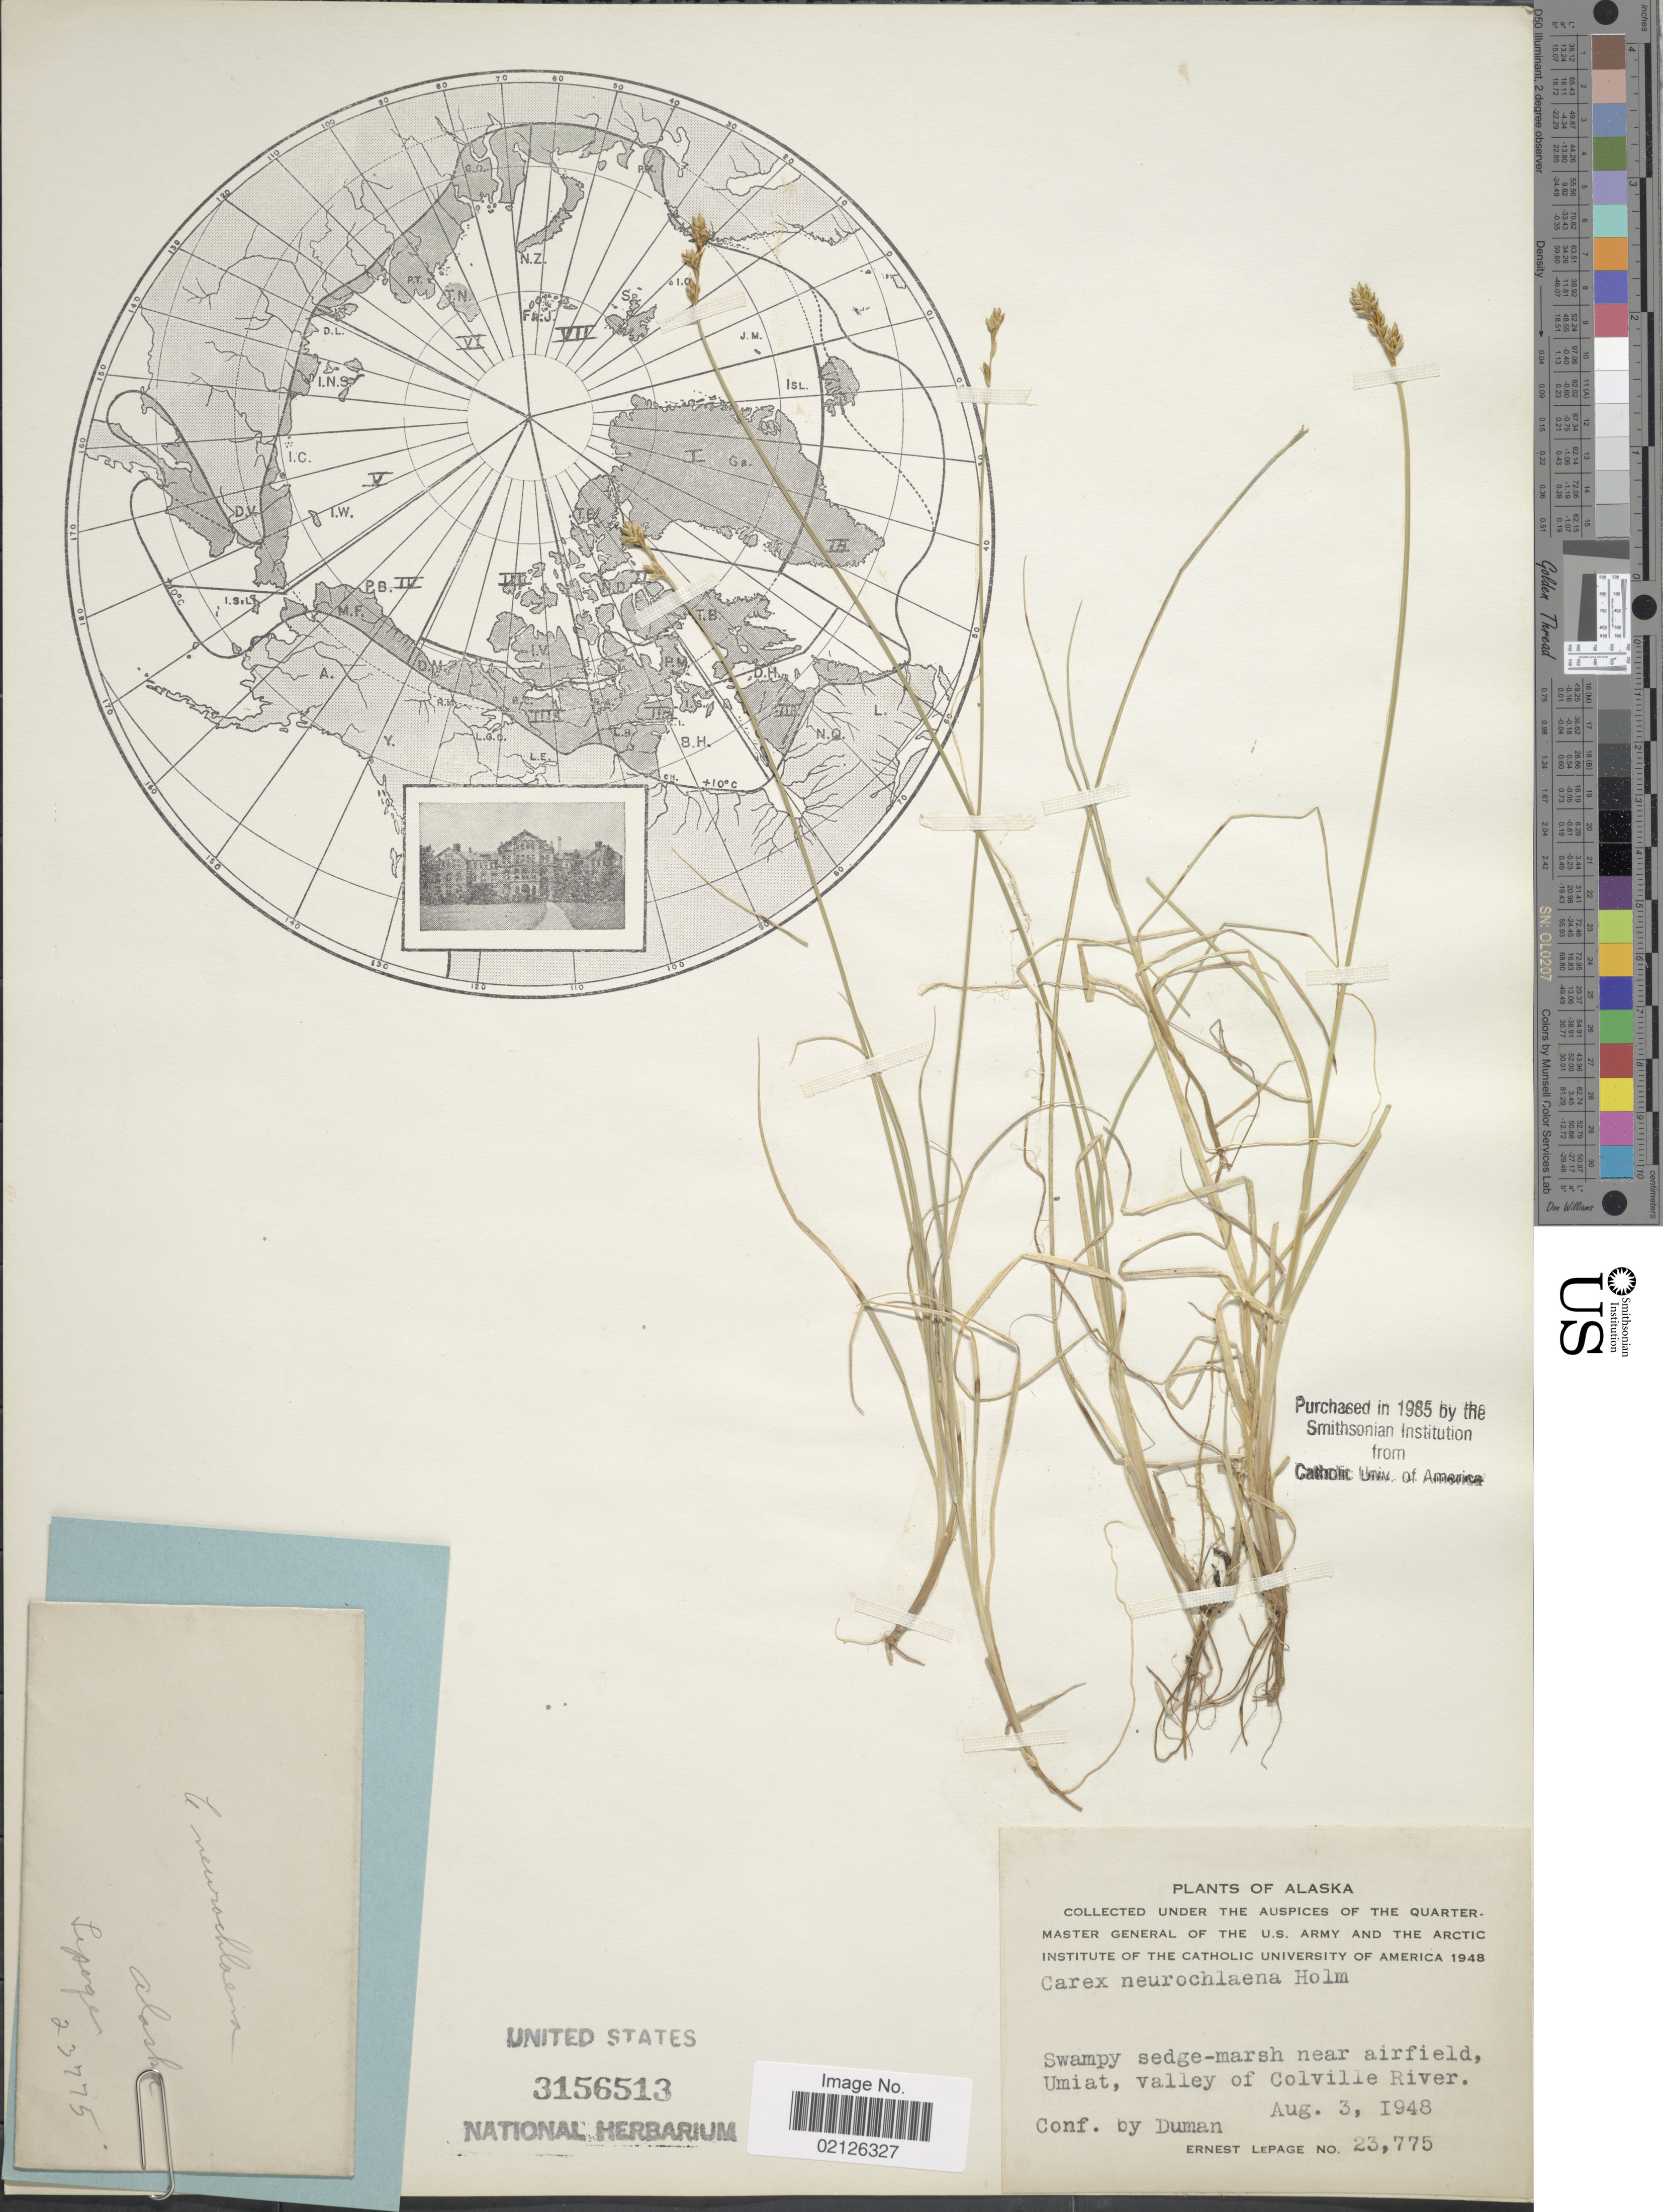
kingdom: Plantae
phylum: Tracheophyta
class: Liliopsida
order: Poales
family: Cyperaceae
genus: Carex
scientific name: Carex marina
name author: Dewey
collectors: E. Lepage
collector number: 23775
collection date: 1948-08-03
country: United States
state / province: Alaska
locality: Swampy sedge-marsh near airfield, Umiat, valley of Colville River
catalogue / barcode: US 3156513